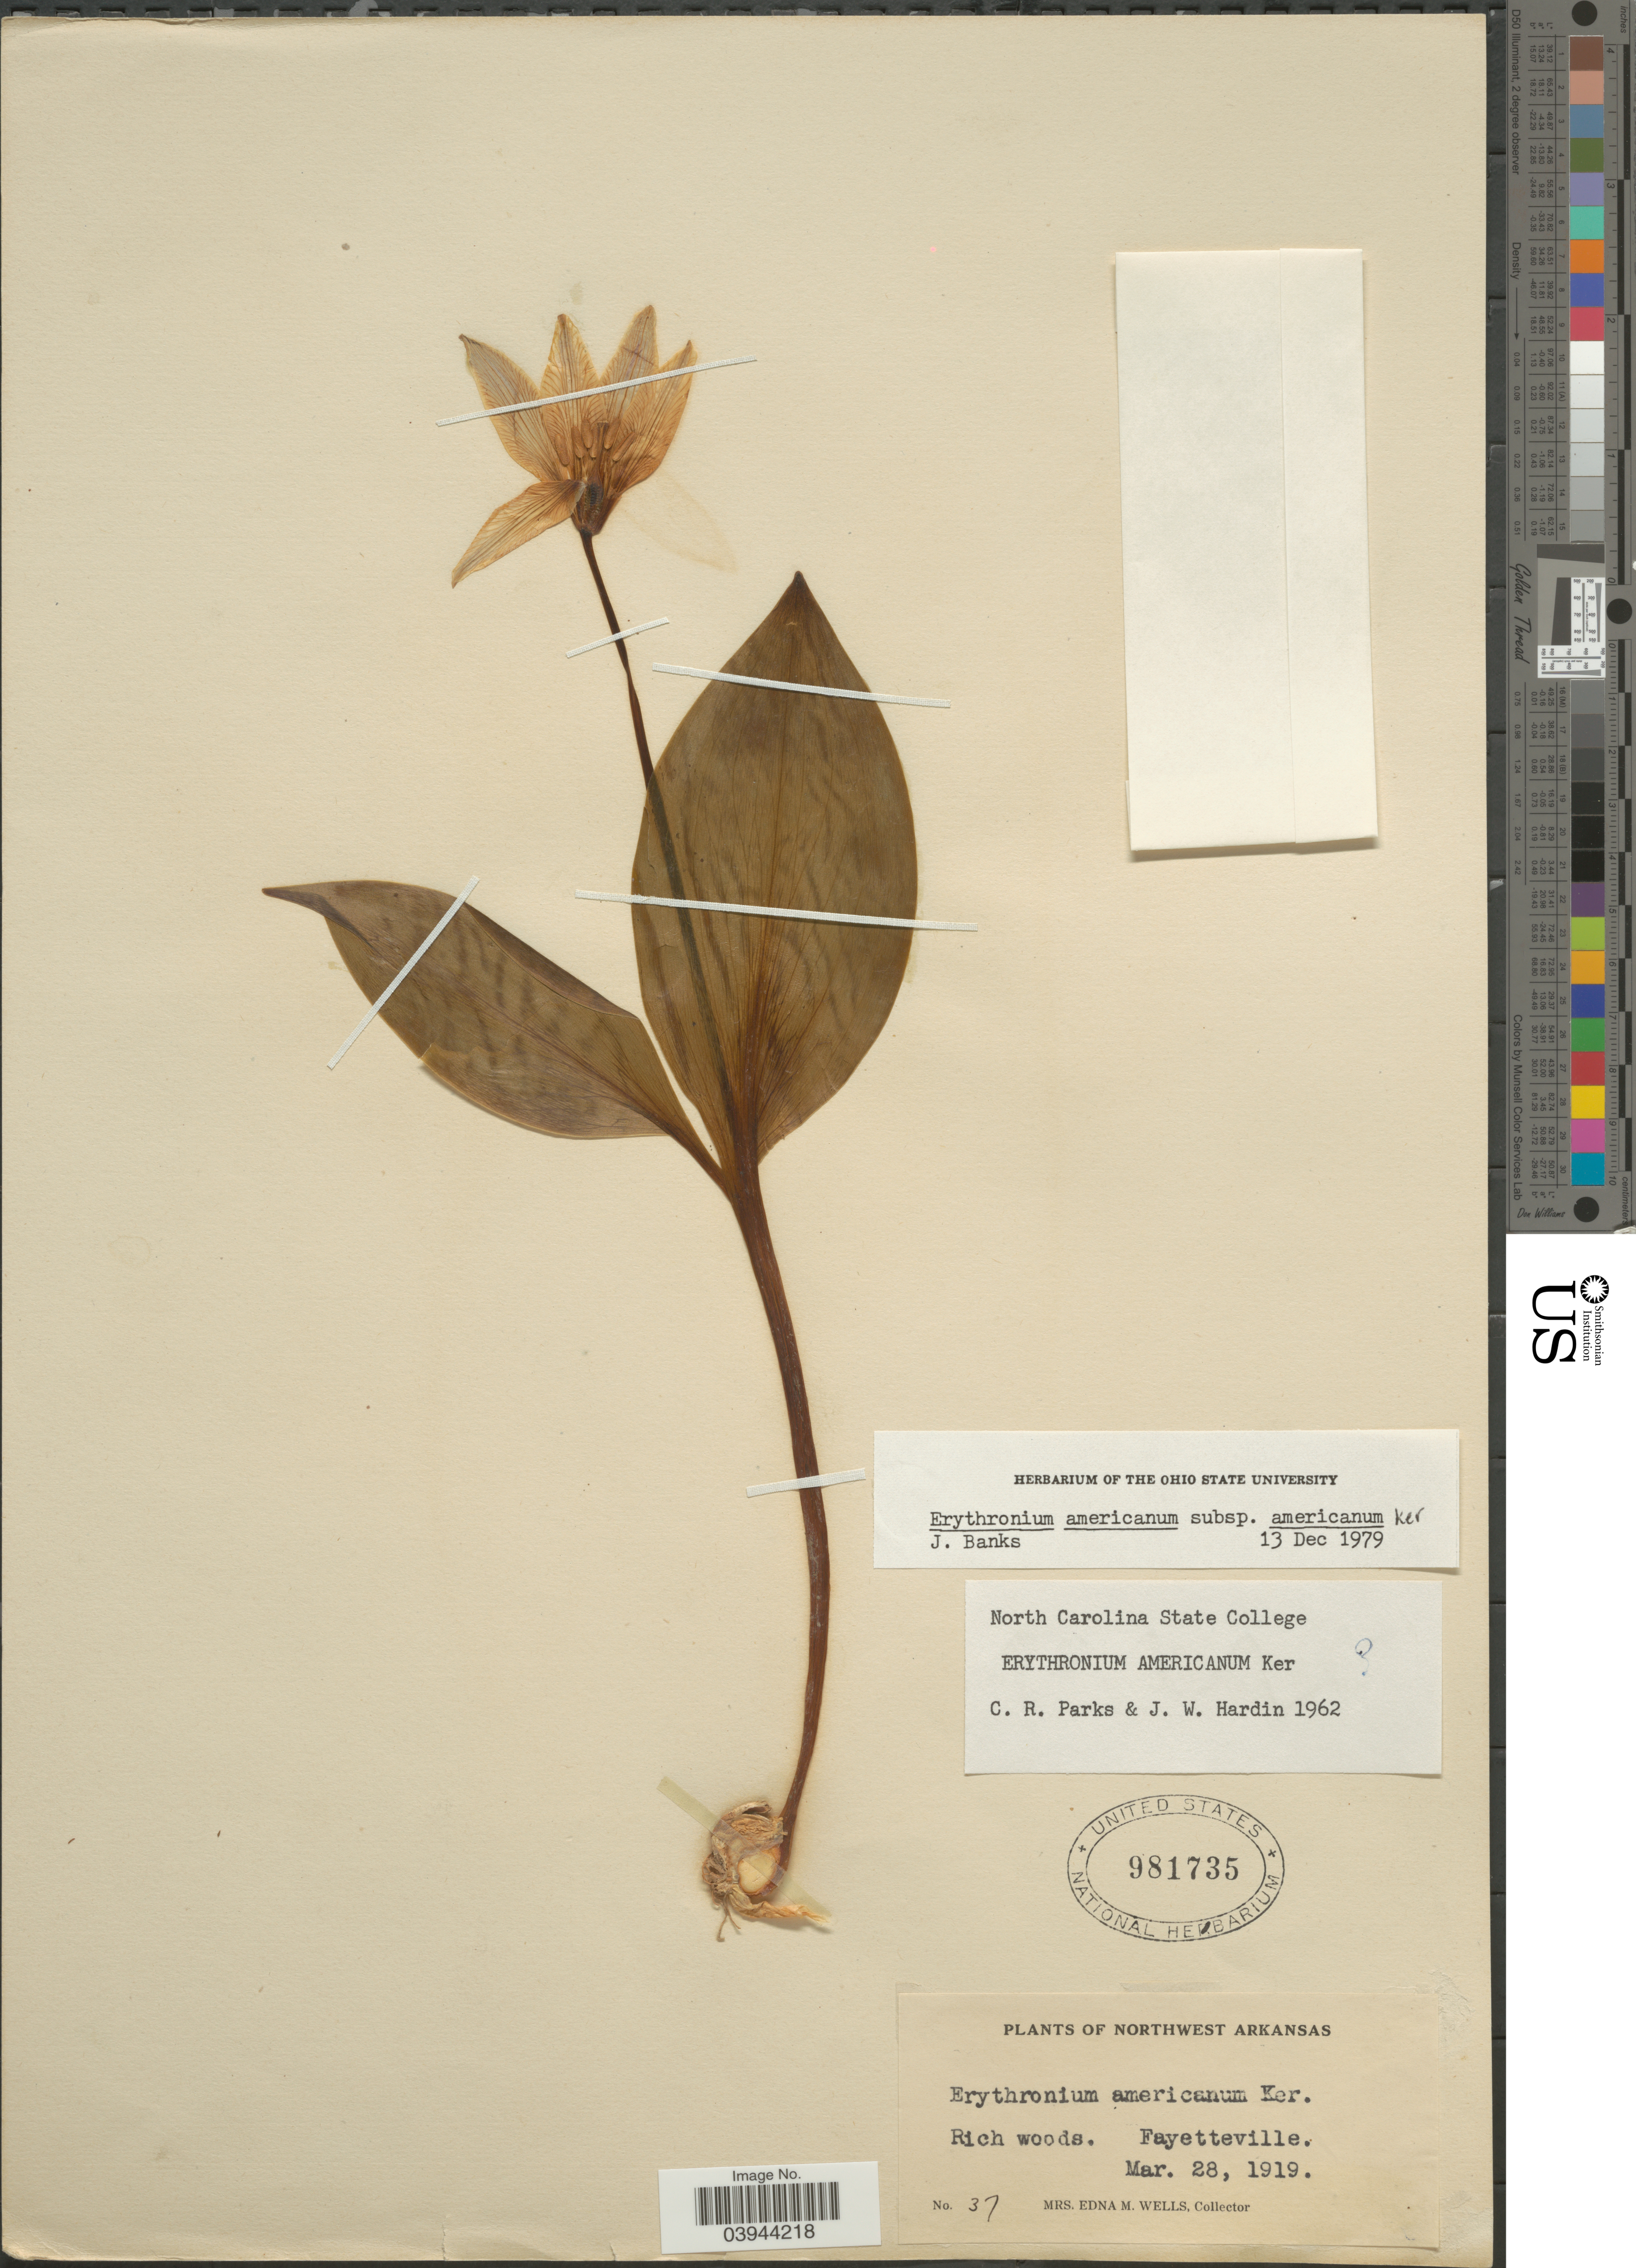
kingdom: Plantae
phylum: Tracheophyta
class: Liliopsida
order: Liliales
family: Liliaceae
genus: Erythronium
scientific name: Erythronium americanum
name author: Ker Gawl.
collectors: E. M. Wells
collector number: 37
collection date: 1919-03-28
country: United States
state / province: Arkansas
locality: Northwest Arkansas. Fayetteville.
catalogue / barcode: US 981735